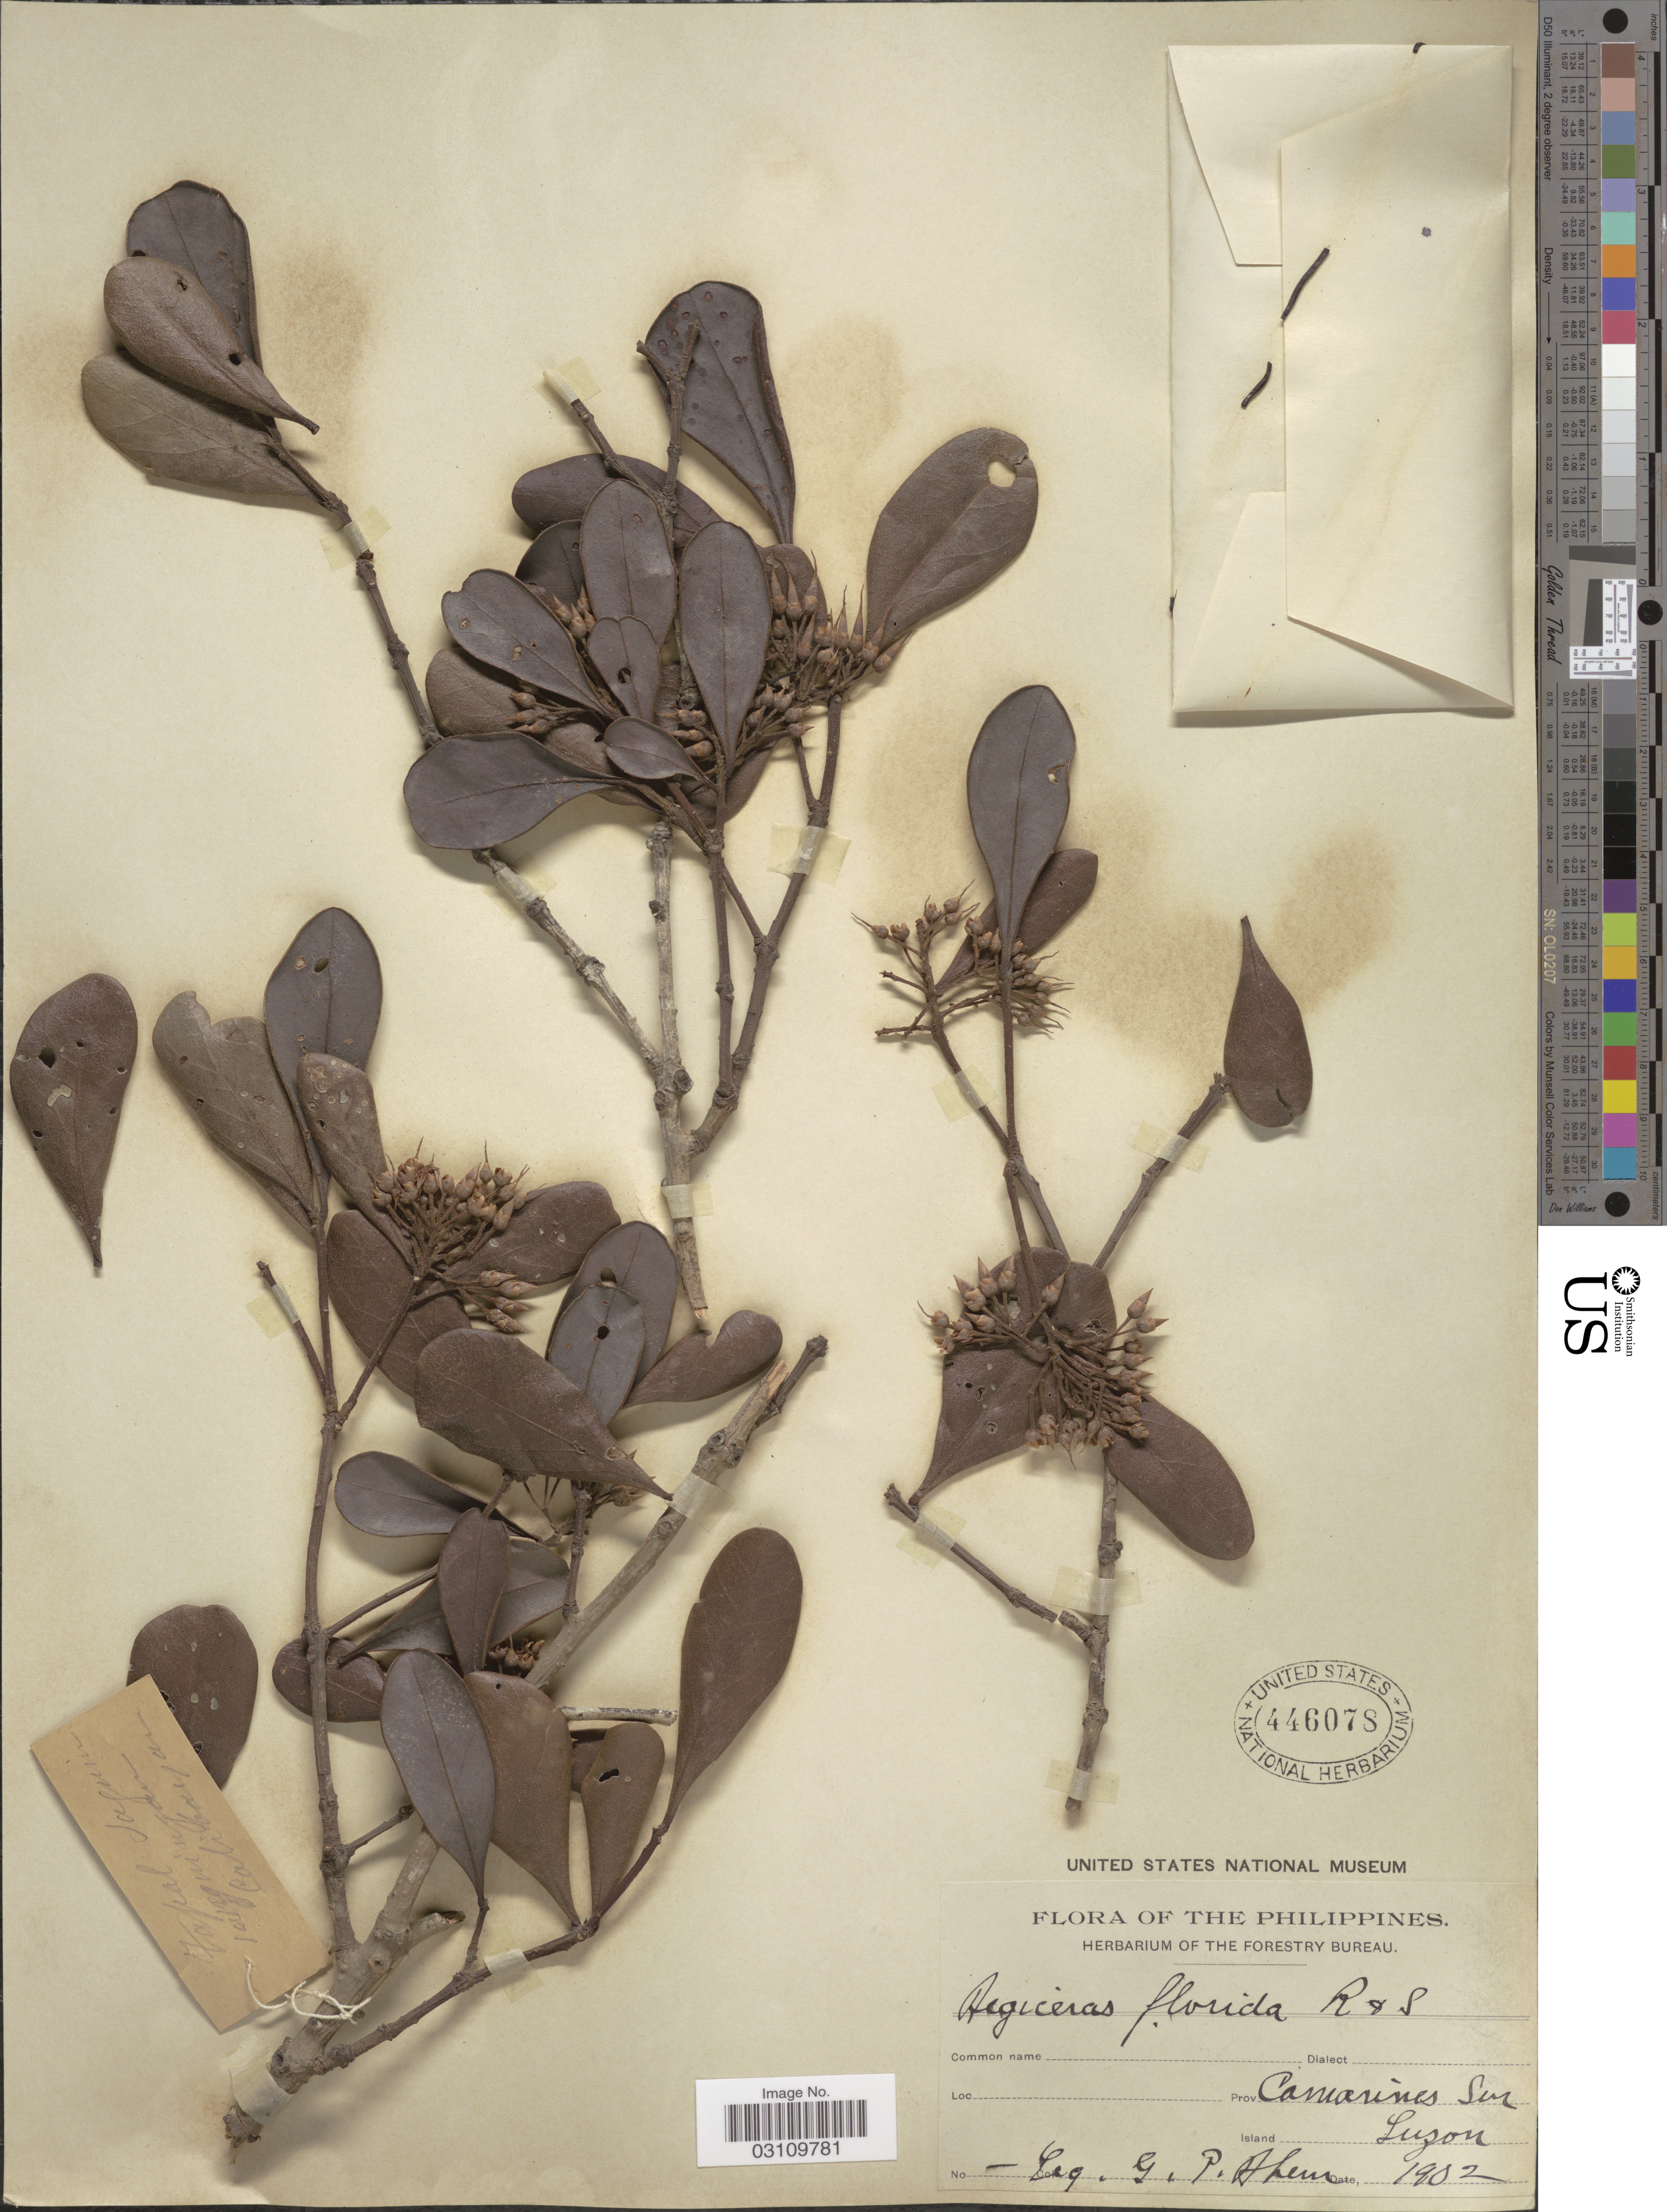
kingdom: Plantae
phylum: Tracheophyta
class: Magnoliopsida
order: Ericales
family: Primulaceae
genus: Aegiceras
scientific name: Aegiceras floridum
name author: Roem. & Schult.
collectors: G. Ahern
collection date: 1902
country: Philippines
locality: Prov. Camarines Sur, Island Luzon.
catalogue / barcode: US 446078